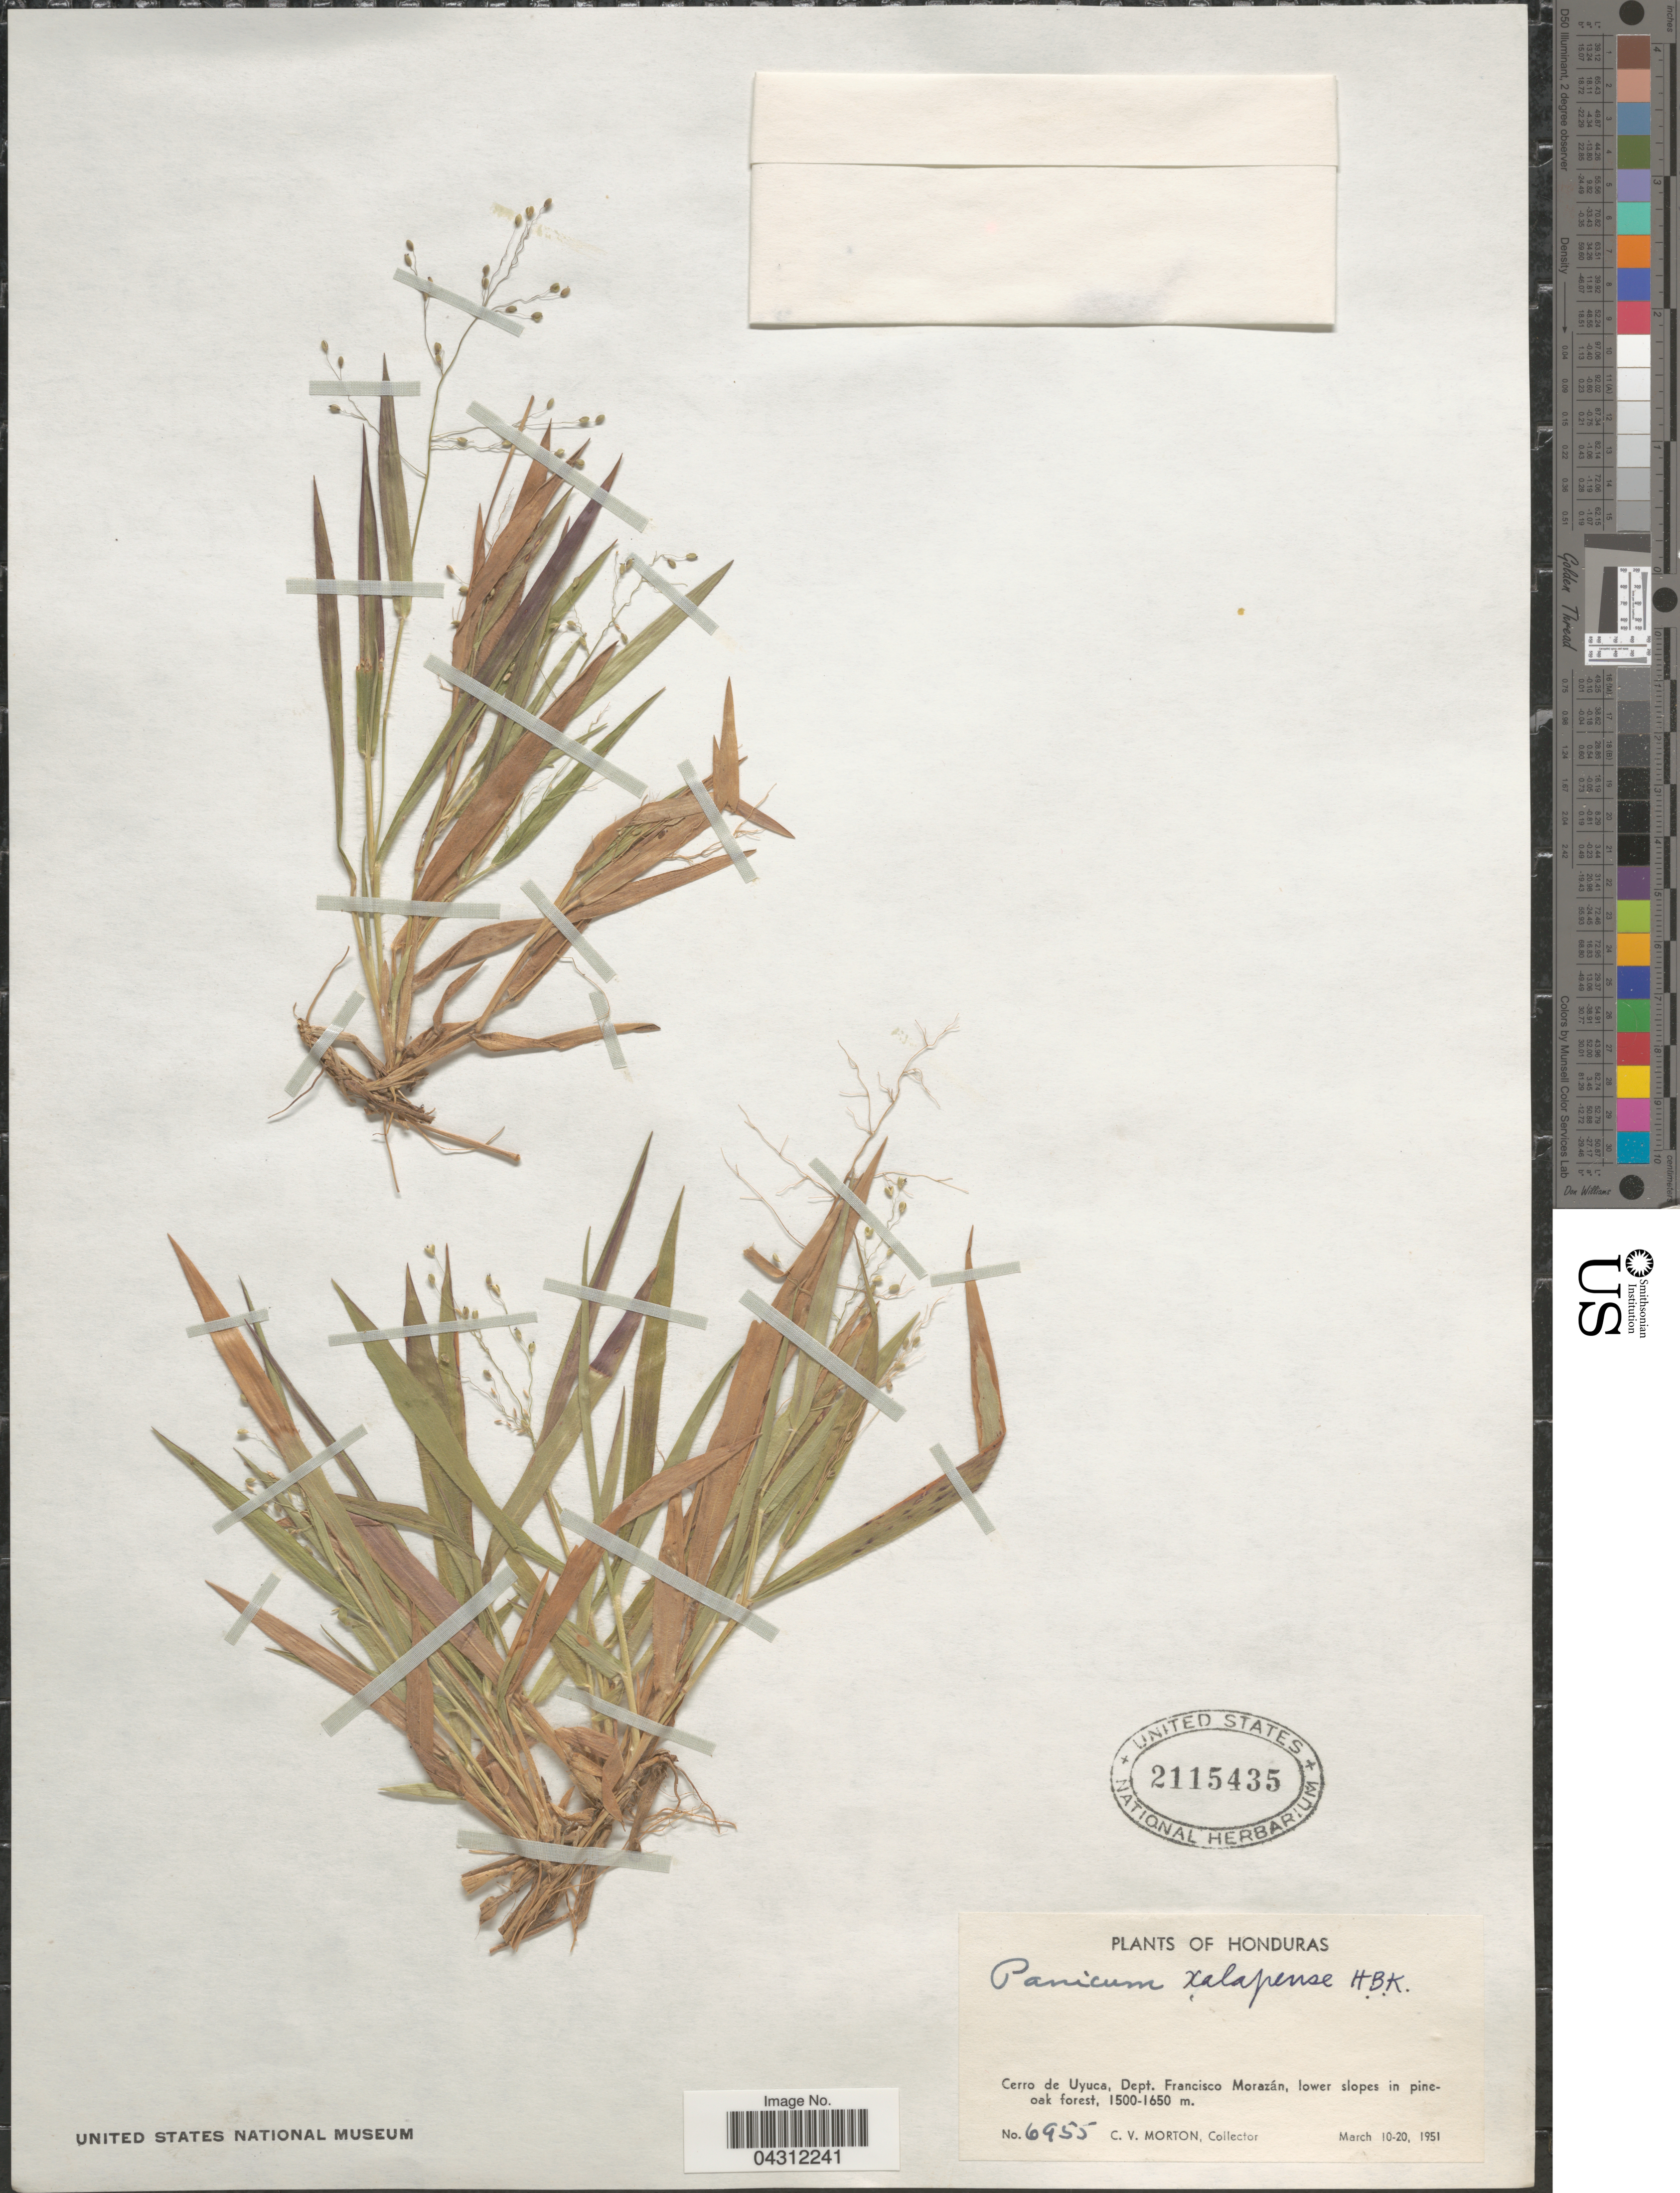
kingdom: Plantae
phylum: Tracheophyta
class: Liliopsida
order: Poales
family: Poaceae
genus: Dichanthelium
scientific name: Dichanthelium laxiflorum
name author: (Lam.) Gould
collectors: C. V. Morton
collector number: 6955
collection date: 1951-03-10/1951-03-20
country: Honduras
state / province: Fco. Morazán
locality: Cerro de Uyuca, Dept. Francisco Morazán, lower slopes in pine-oak forest.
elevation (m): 1500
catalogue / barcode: US 2115435